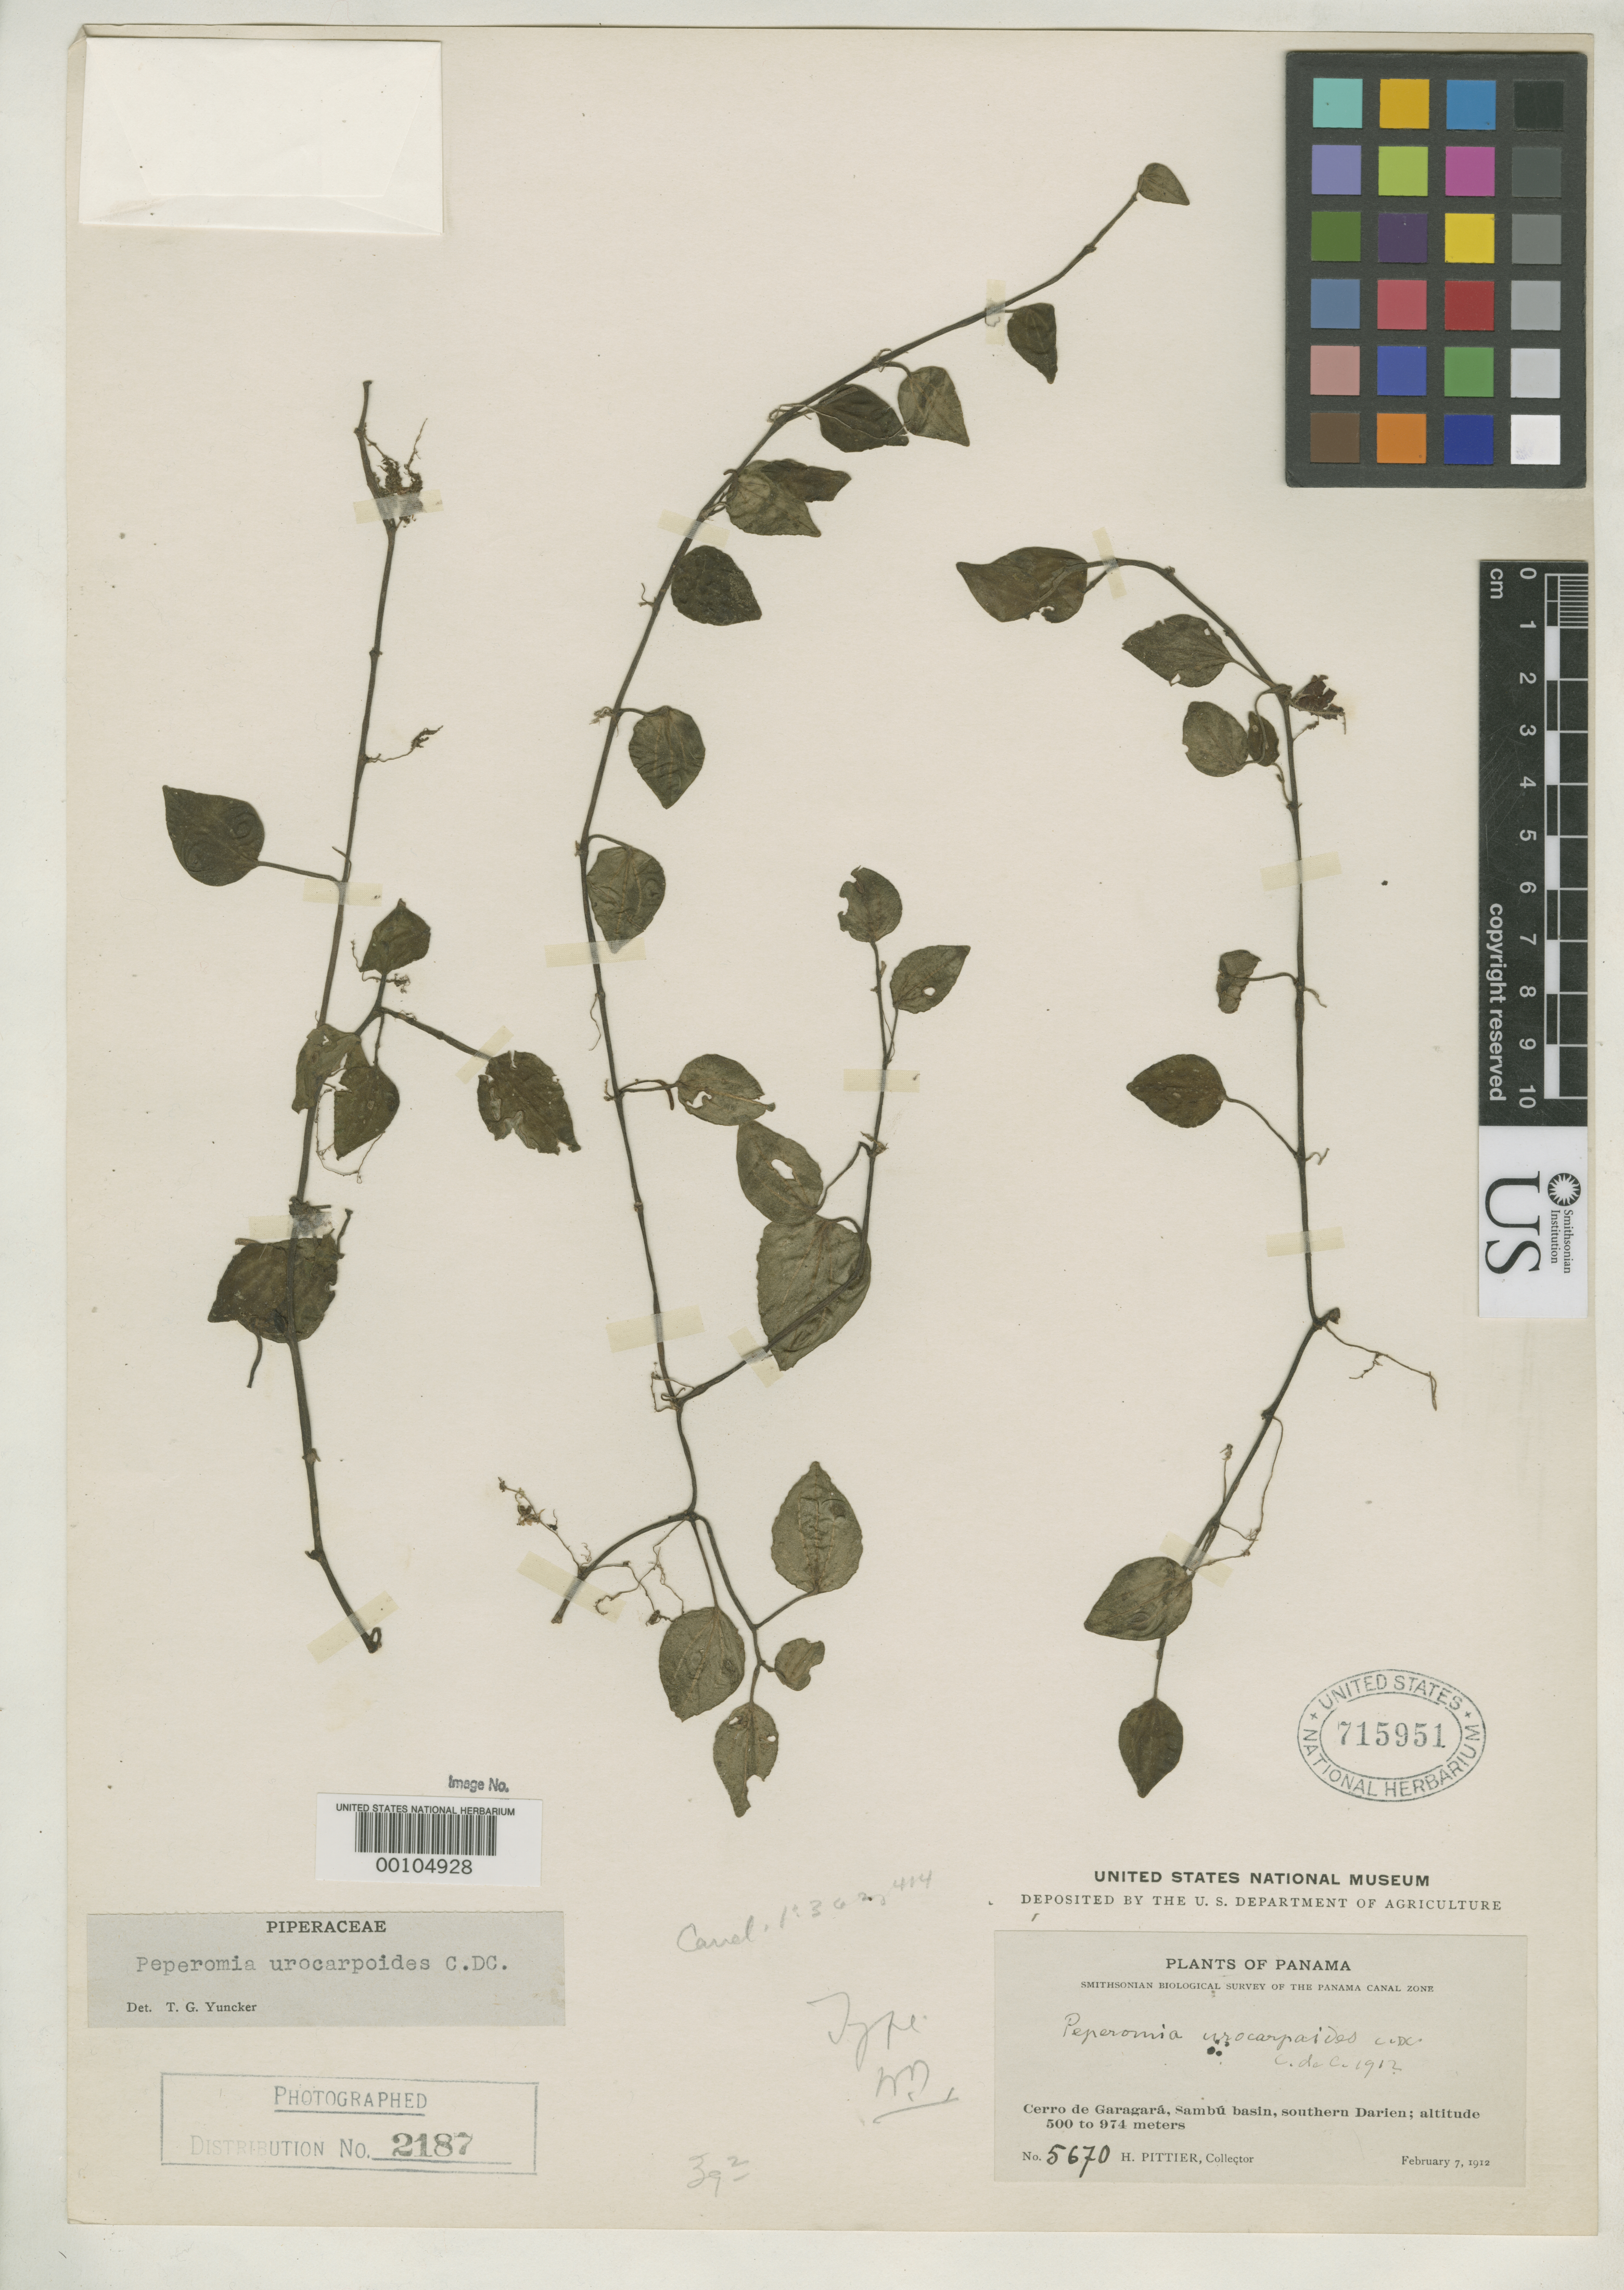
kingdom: Plantae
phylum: Tracheophyta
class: Magnoliopsida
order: Piperales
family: Piperaceae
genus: Peperomia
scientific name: Peperomia urocarpoides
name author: C. DC.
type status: Type Collection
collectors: H. F. Pittier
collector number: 5670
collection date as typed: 07 Feb 1912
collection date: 1912-02-07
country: Panama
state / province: Darién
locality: Cerro de Garagará, Sambú Basin, southern Darien.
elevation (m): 500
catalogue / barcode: US 715951